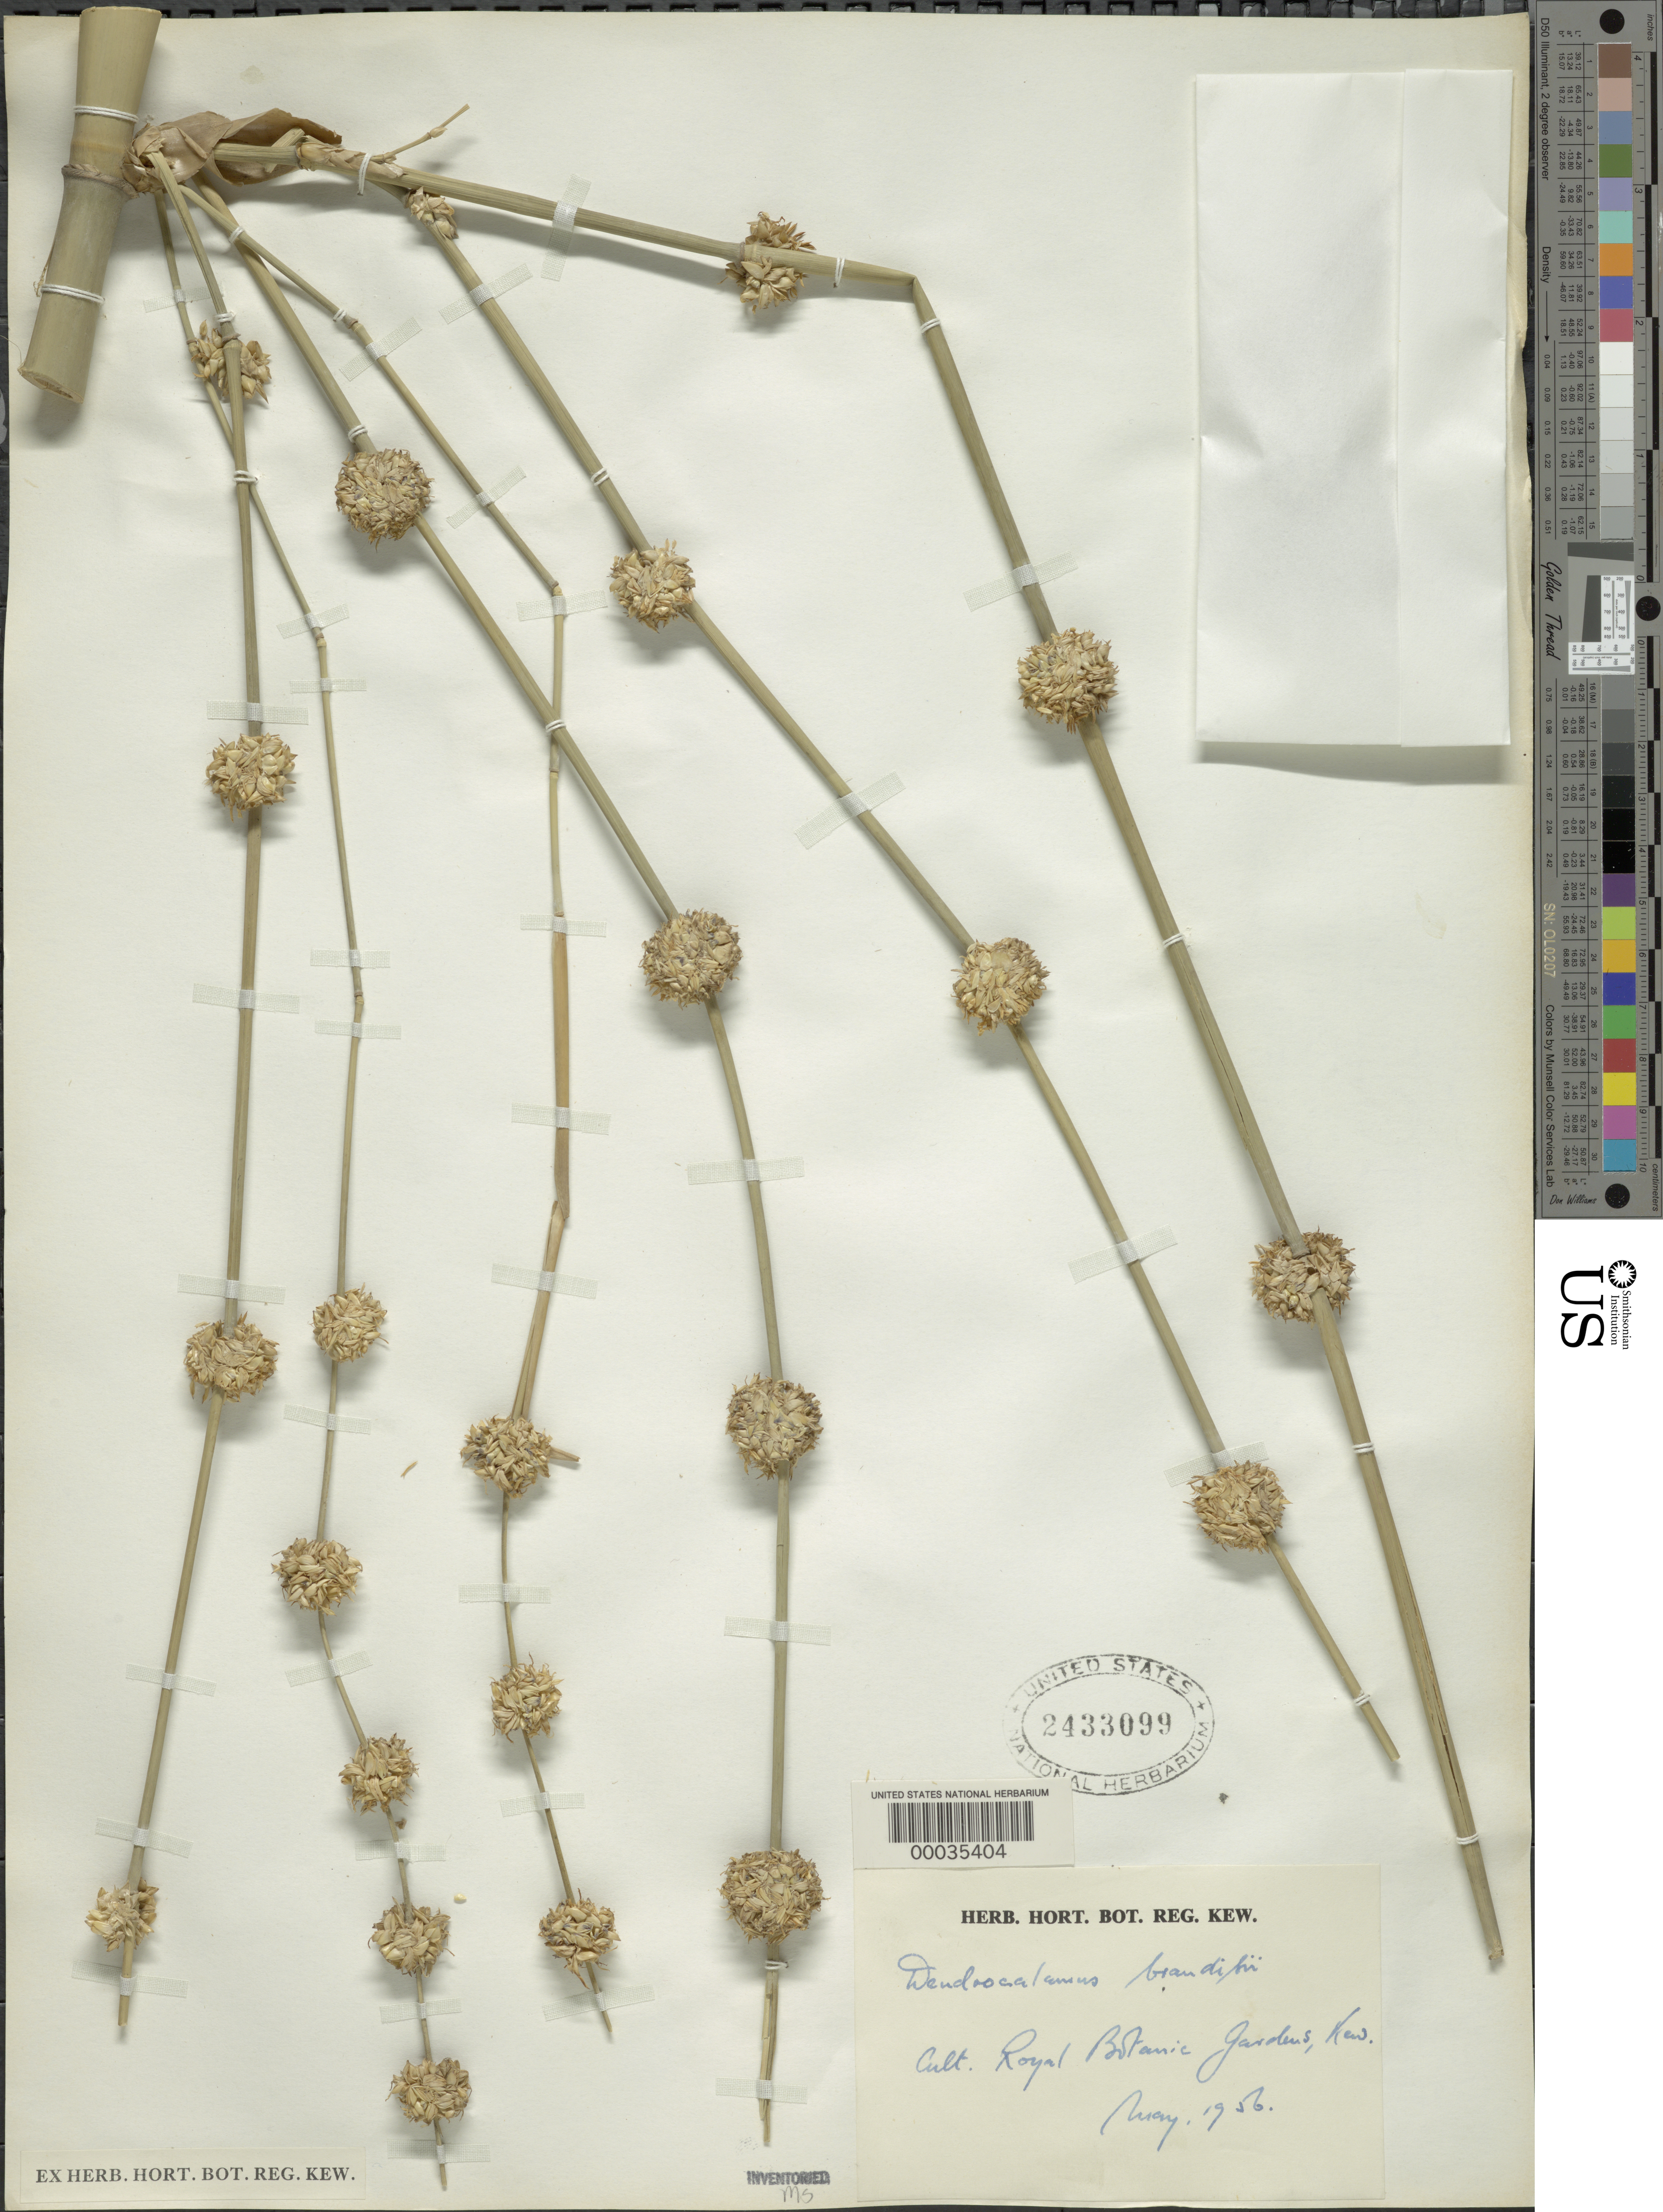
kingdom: Plantae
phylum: Tracheophyta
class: Liliopsida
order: Poales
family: Poaceae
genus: Dendrocalamus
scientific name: Dendrocalamus brandisii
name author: (Munro) Kurz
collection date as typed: May 1956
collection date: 1956-05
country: United Kingdom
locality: Royal botanical gardens-kew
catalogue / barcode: US 2433099